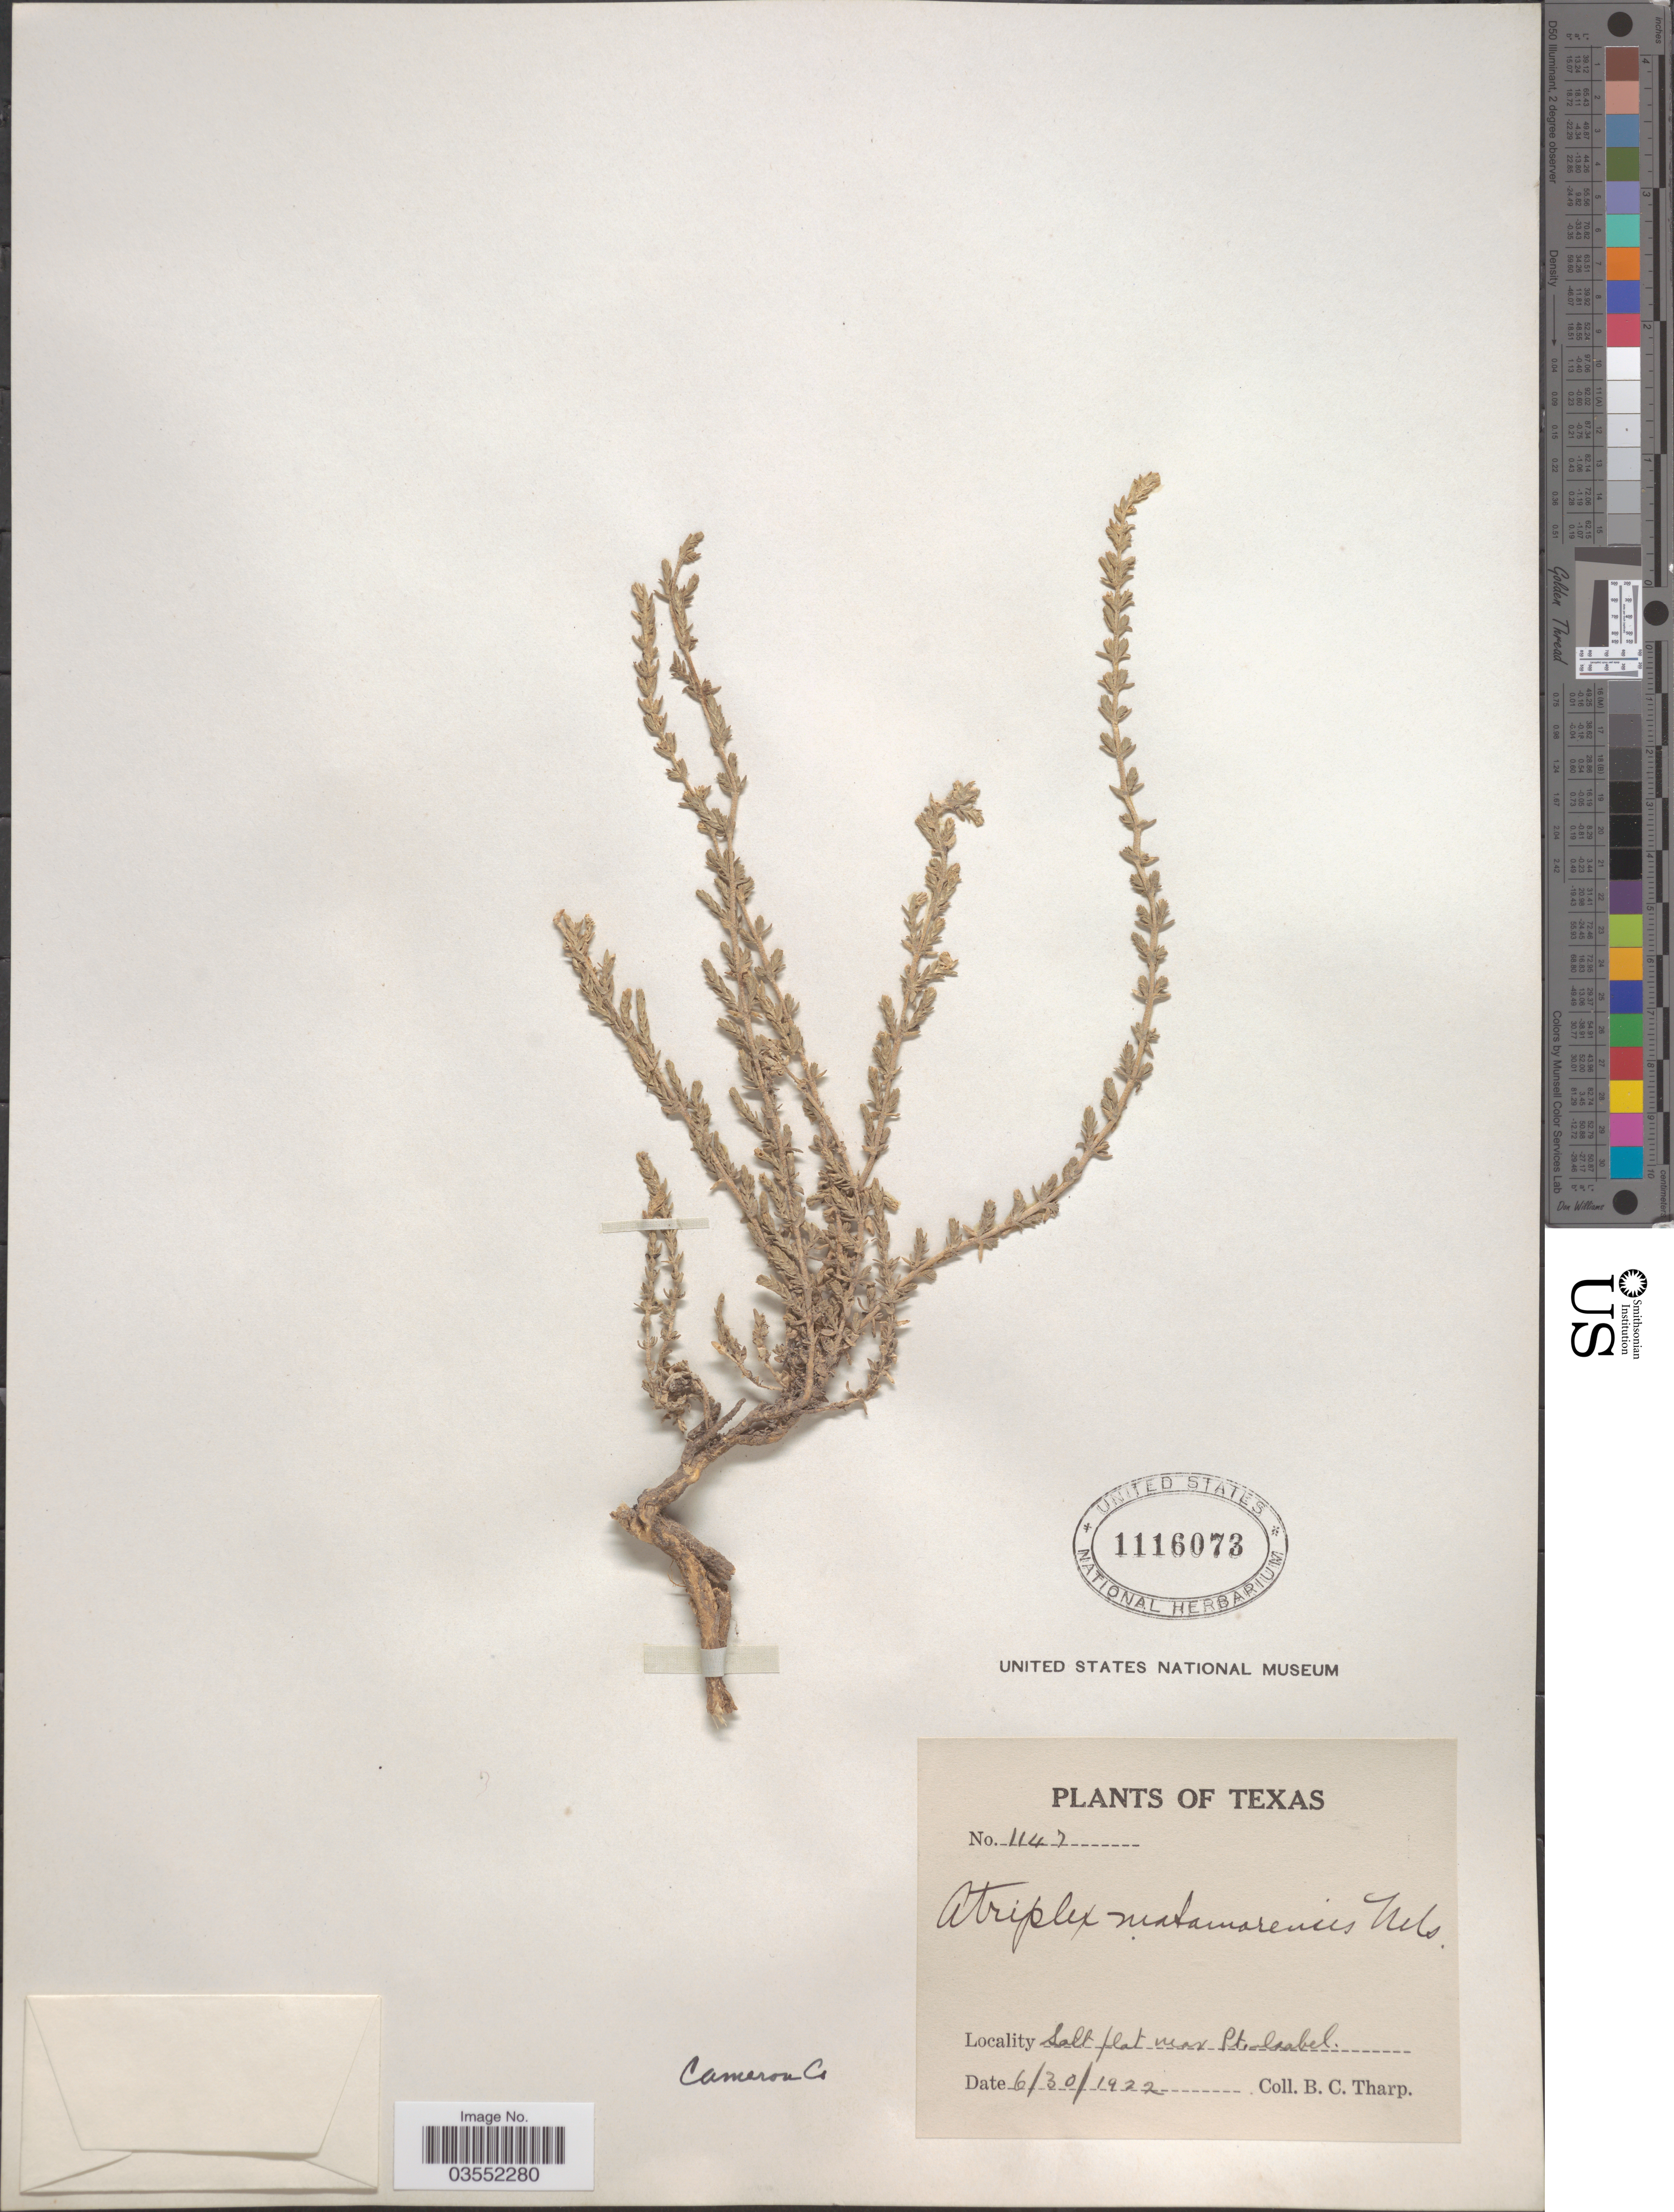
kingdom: Plantae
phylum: Tracheophyta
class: Magnoliopsida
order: Caryophyllales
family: Amaranthaceae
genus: Atriplex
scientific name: Atriplex matamorensis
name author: A. Nelson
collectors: B. C. Tharp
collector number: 1147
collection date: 1922-06-30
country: United States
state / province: Texas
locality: Cameron Co., Salt flat near Pt. Isabel.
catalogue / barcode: US 1116073